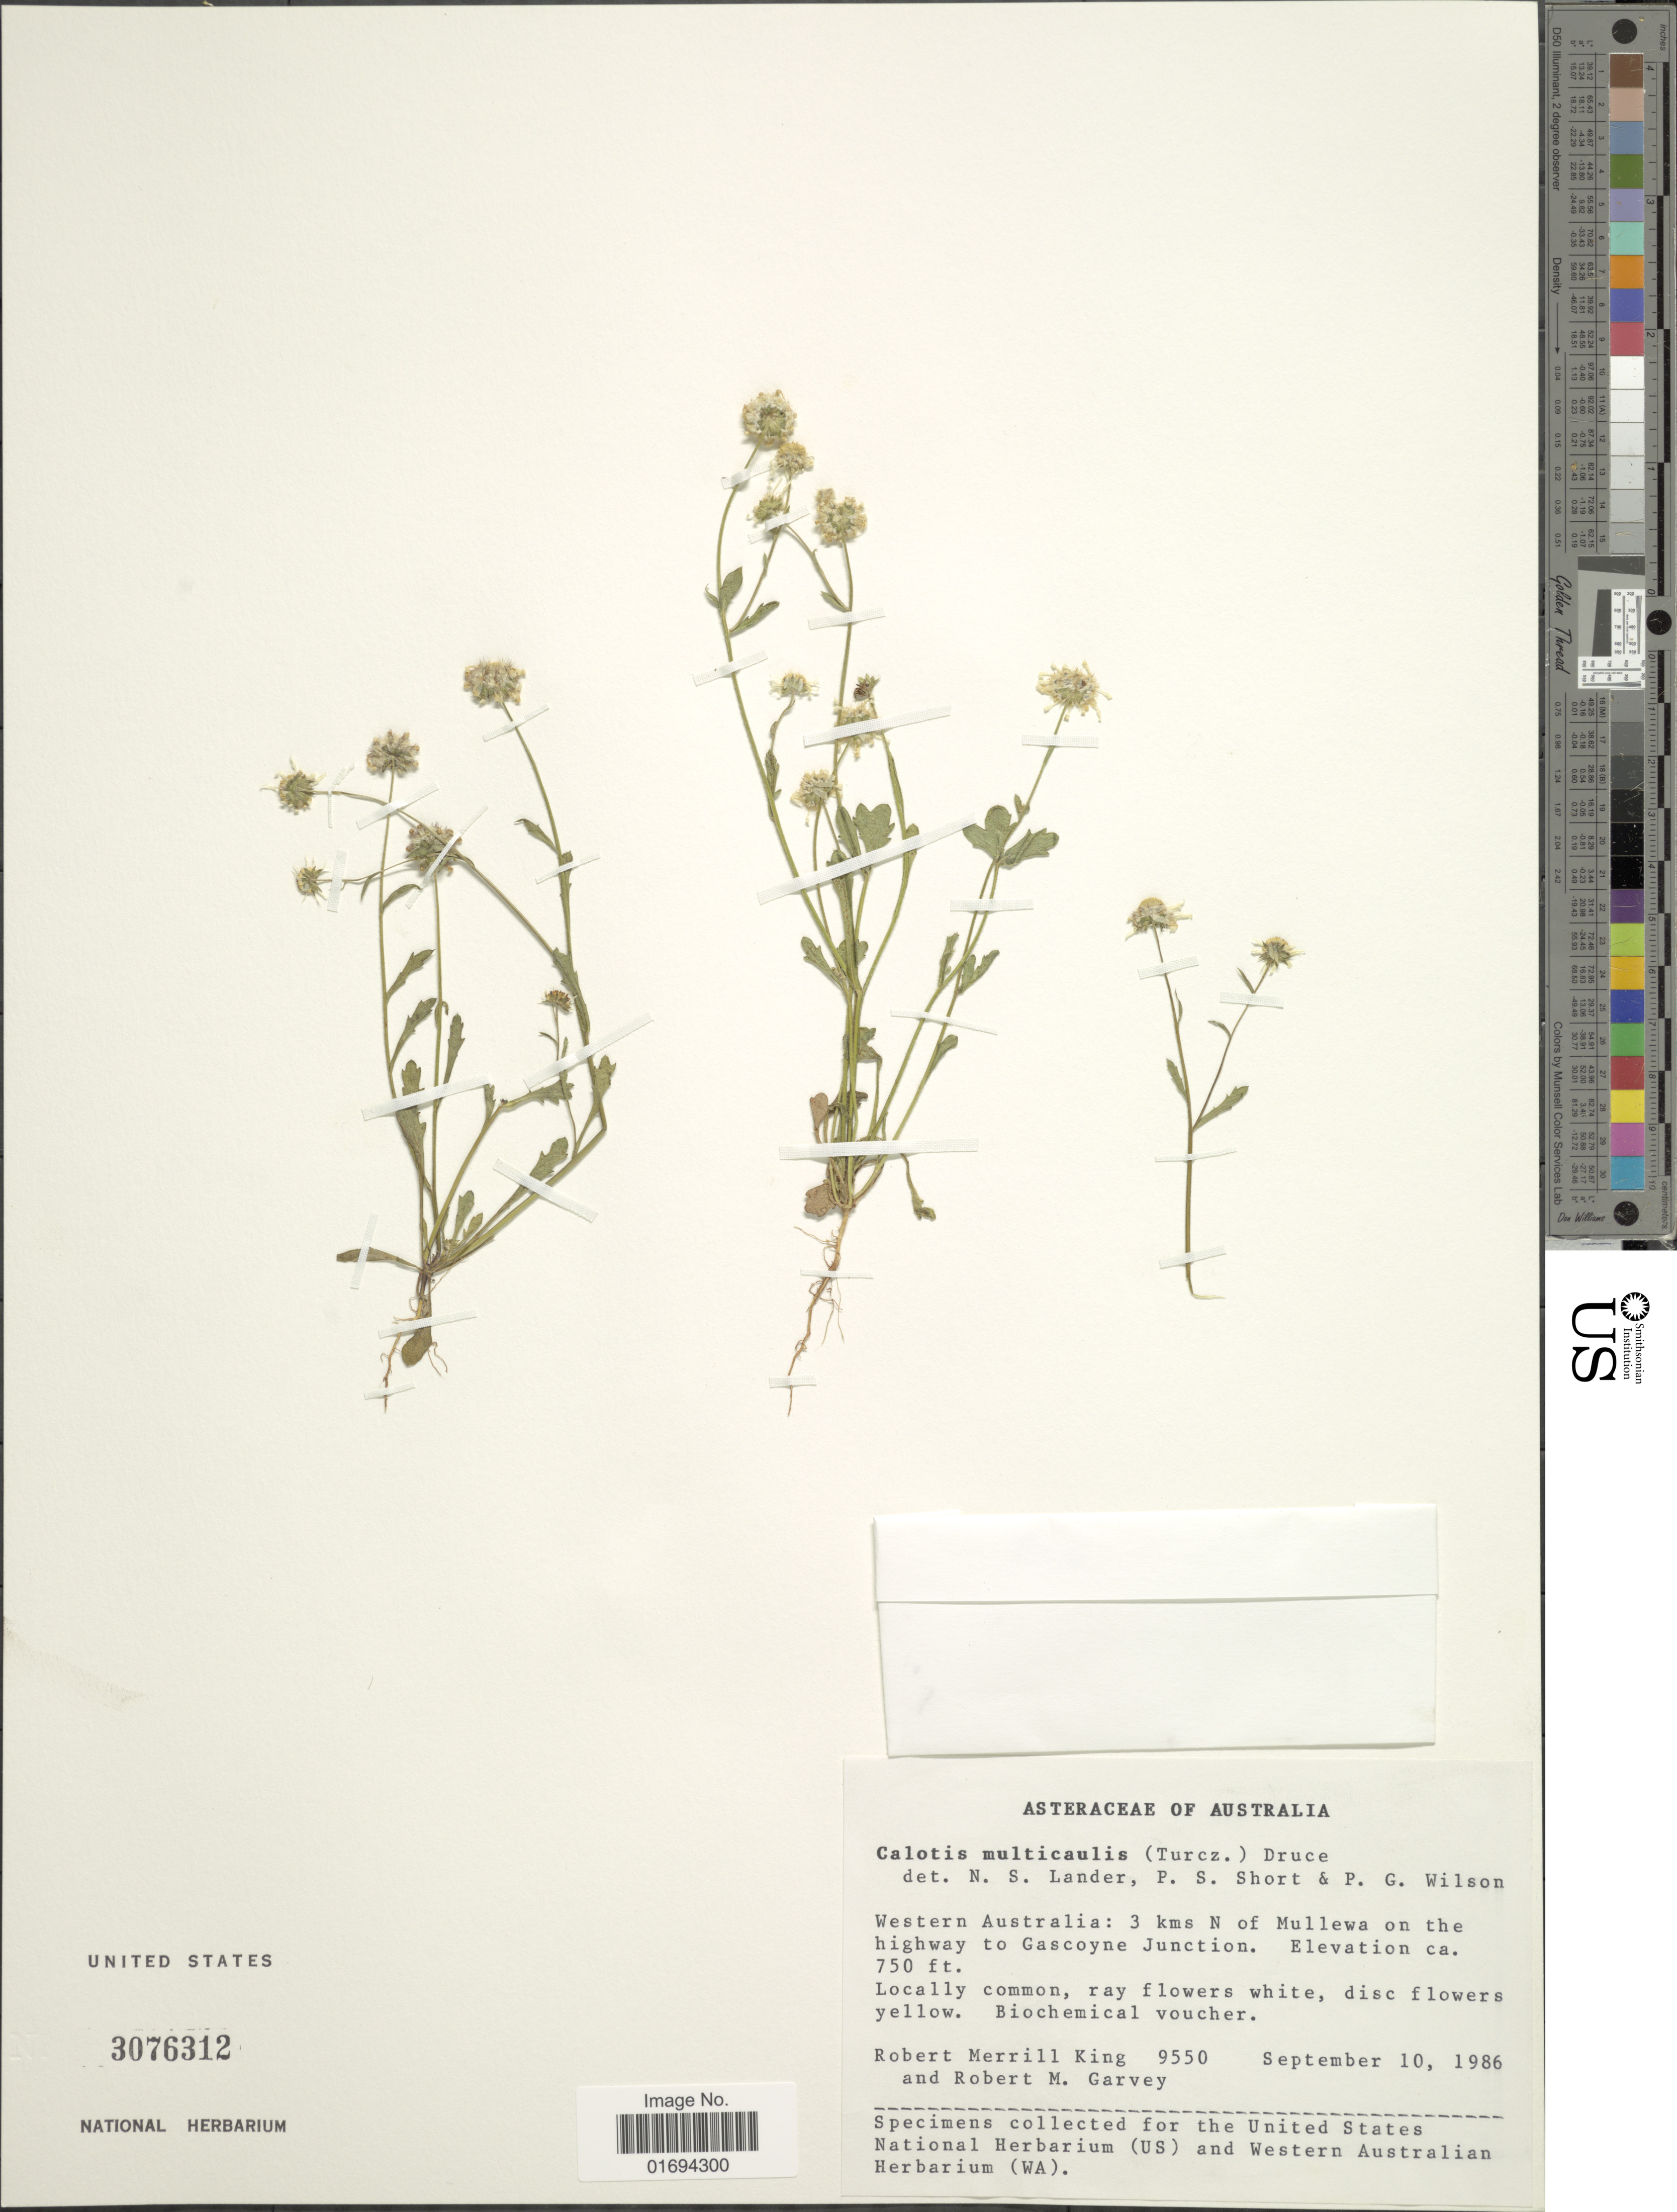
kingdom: Plantae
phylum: Tracheophyta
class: Magnoliopsida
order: Asterales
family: Asteraceae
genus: Calotis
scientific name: Calotis multicaulis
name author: (Turcz.) Druce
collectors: R. M. King & R. Garvey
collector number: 9550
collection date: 1986-09-10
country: Australia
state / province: Western Australia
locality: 3 kms N of Mullewa on the highway to Gascoyne Junction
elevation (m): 229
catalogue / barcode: US 3076312